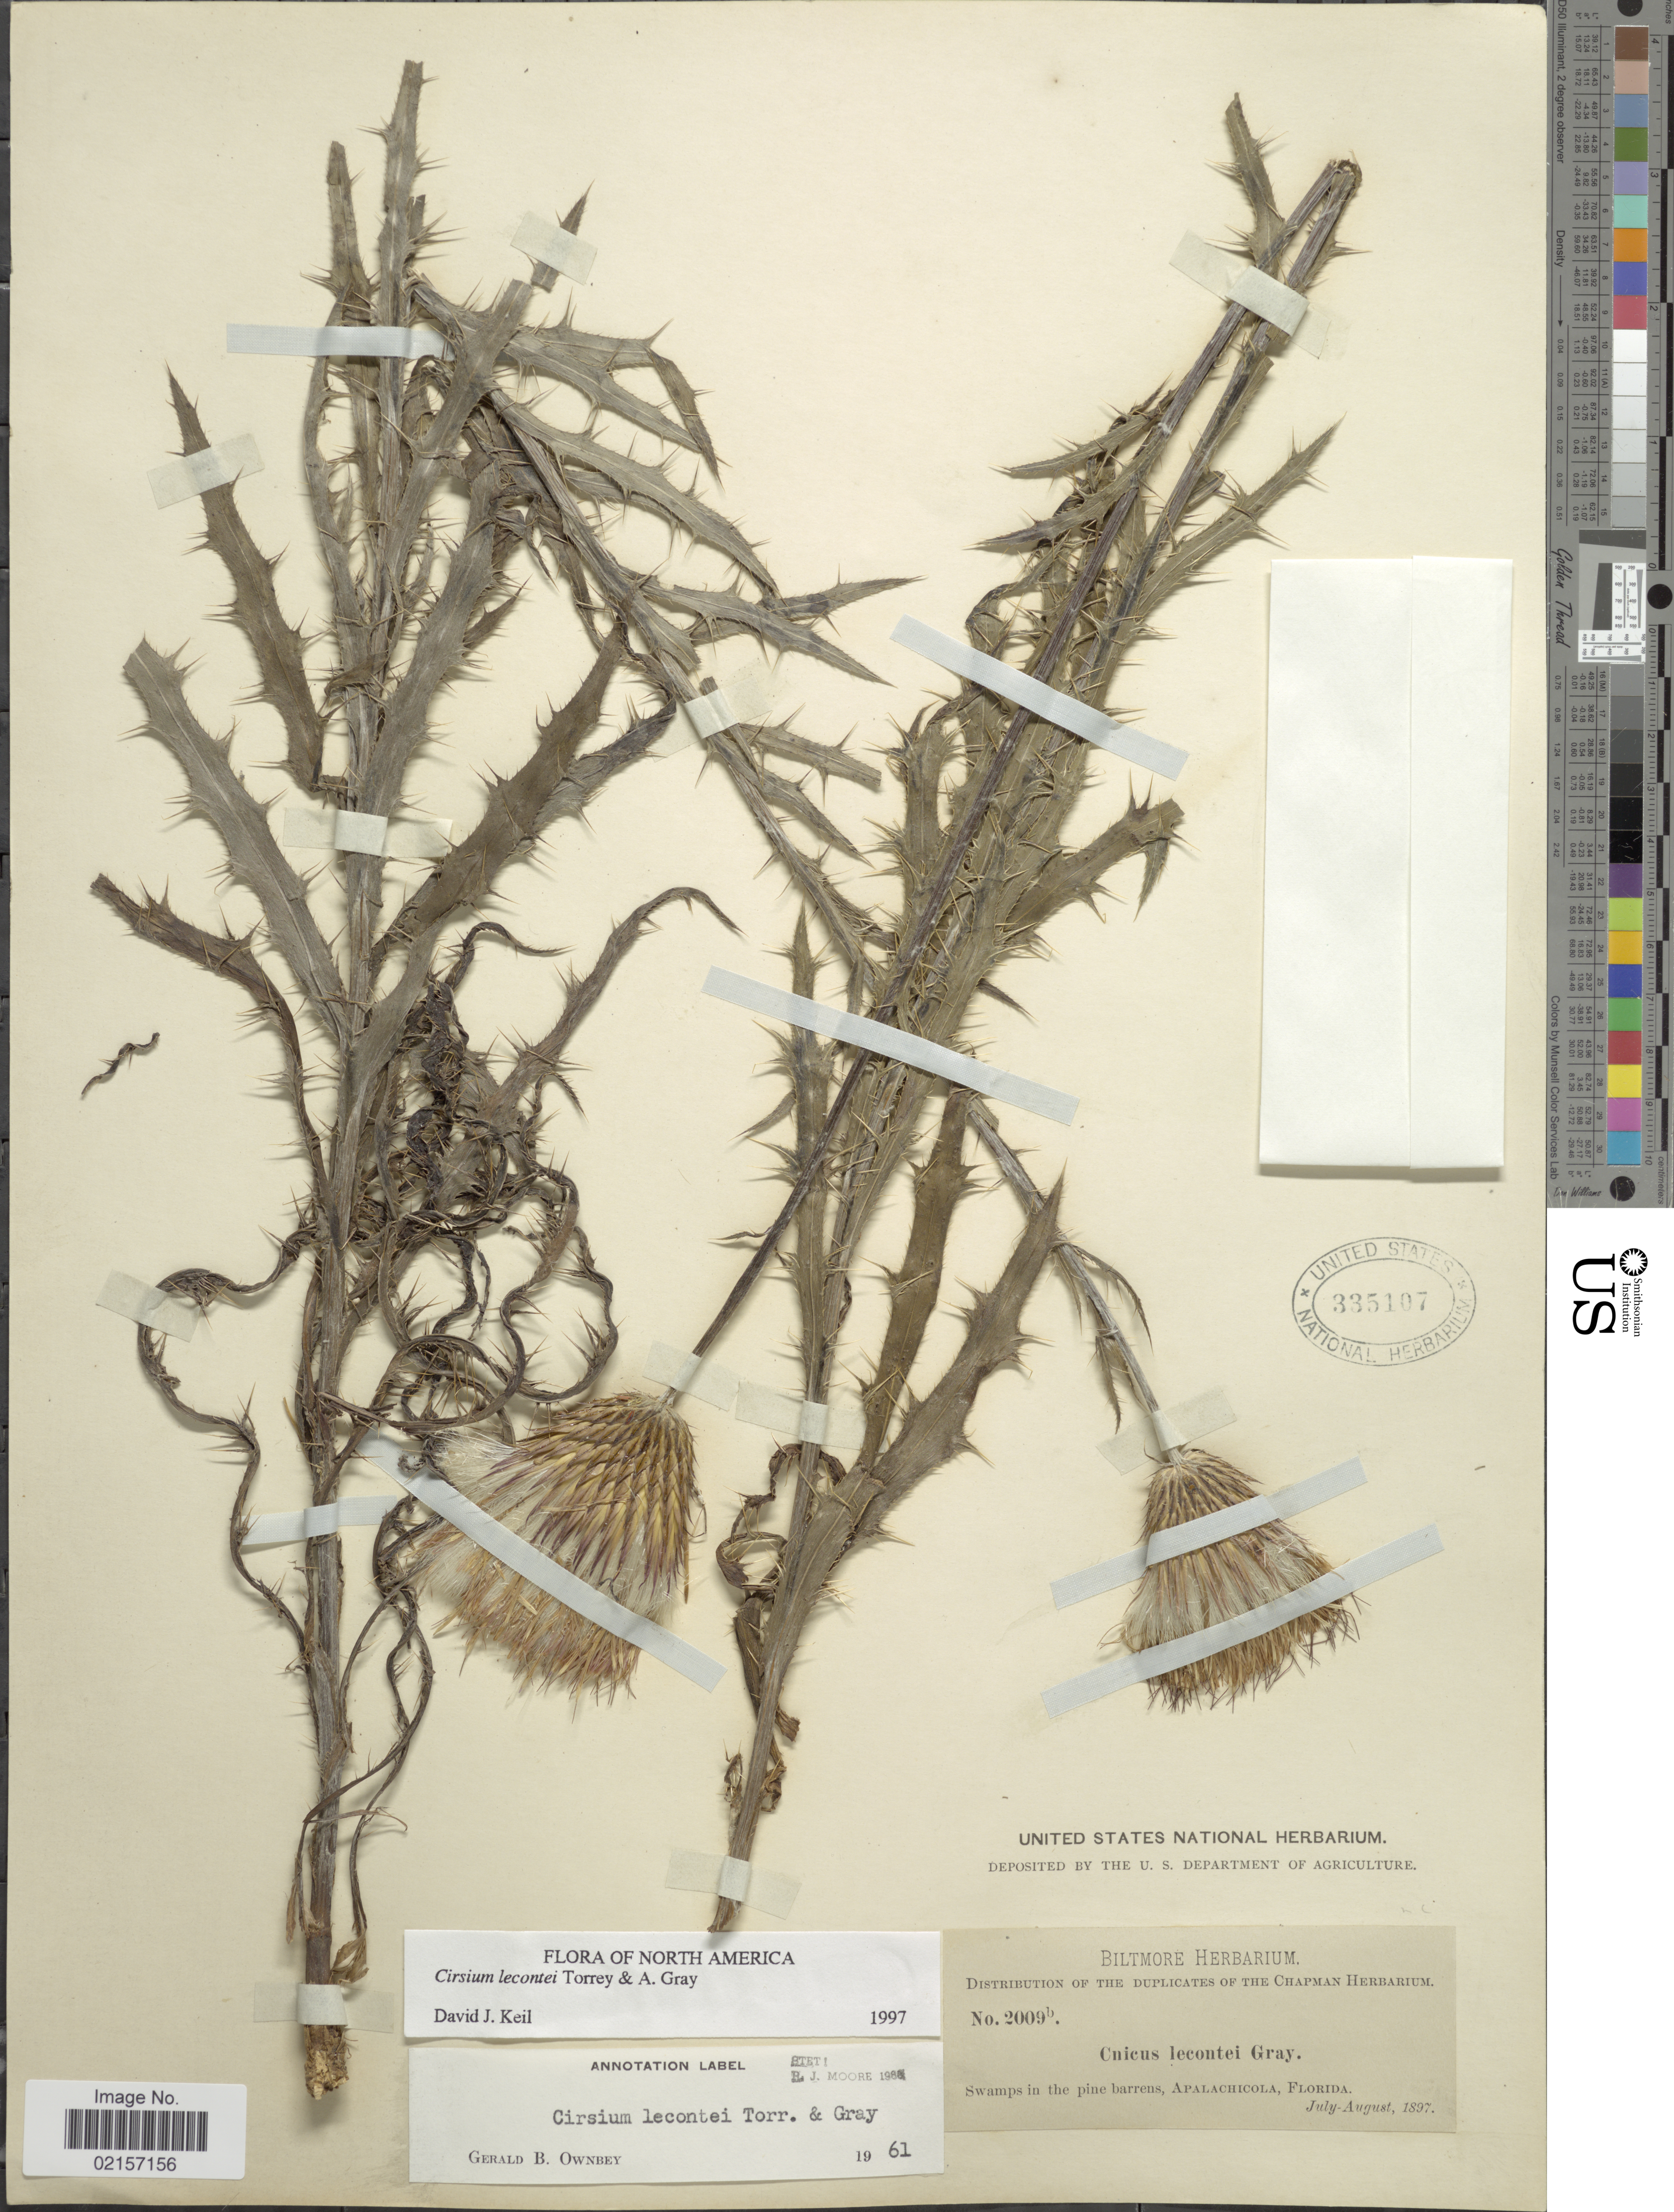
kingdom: Plantae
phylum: Tracheophyta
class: Magnoliopsida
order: Asterales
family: Asteraceae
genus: Cirsium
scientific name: Cirsium lecontei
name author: Torr. & A. Gray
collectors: ex herb. Biltmore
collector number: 2009b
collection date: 1897-07/1897-08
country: United States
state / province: Florida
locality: Swmaps in the pine barrens, Apalachicola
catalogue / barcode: US 335107